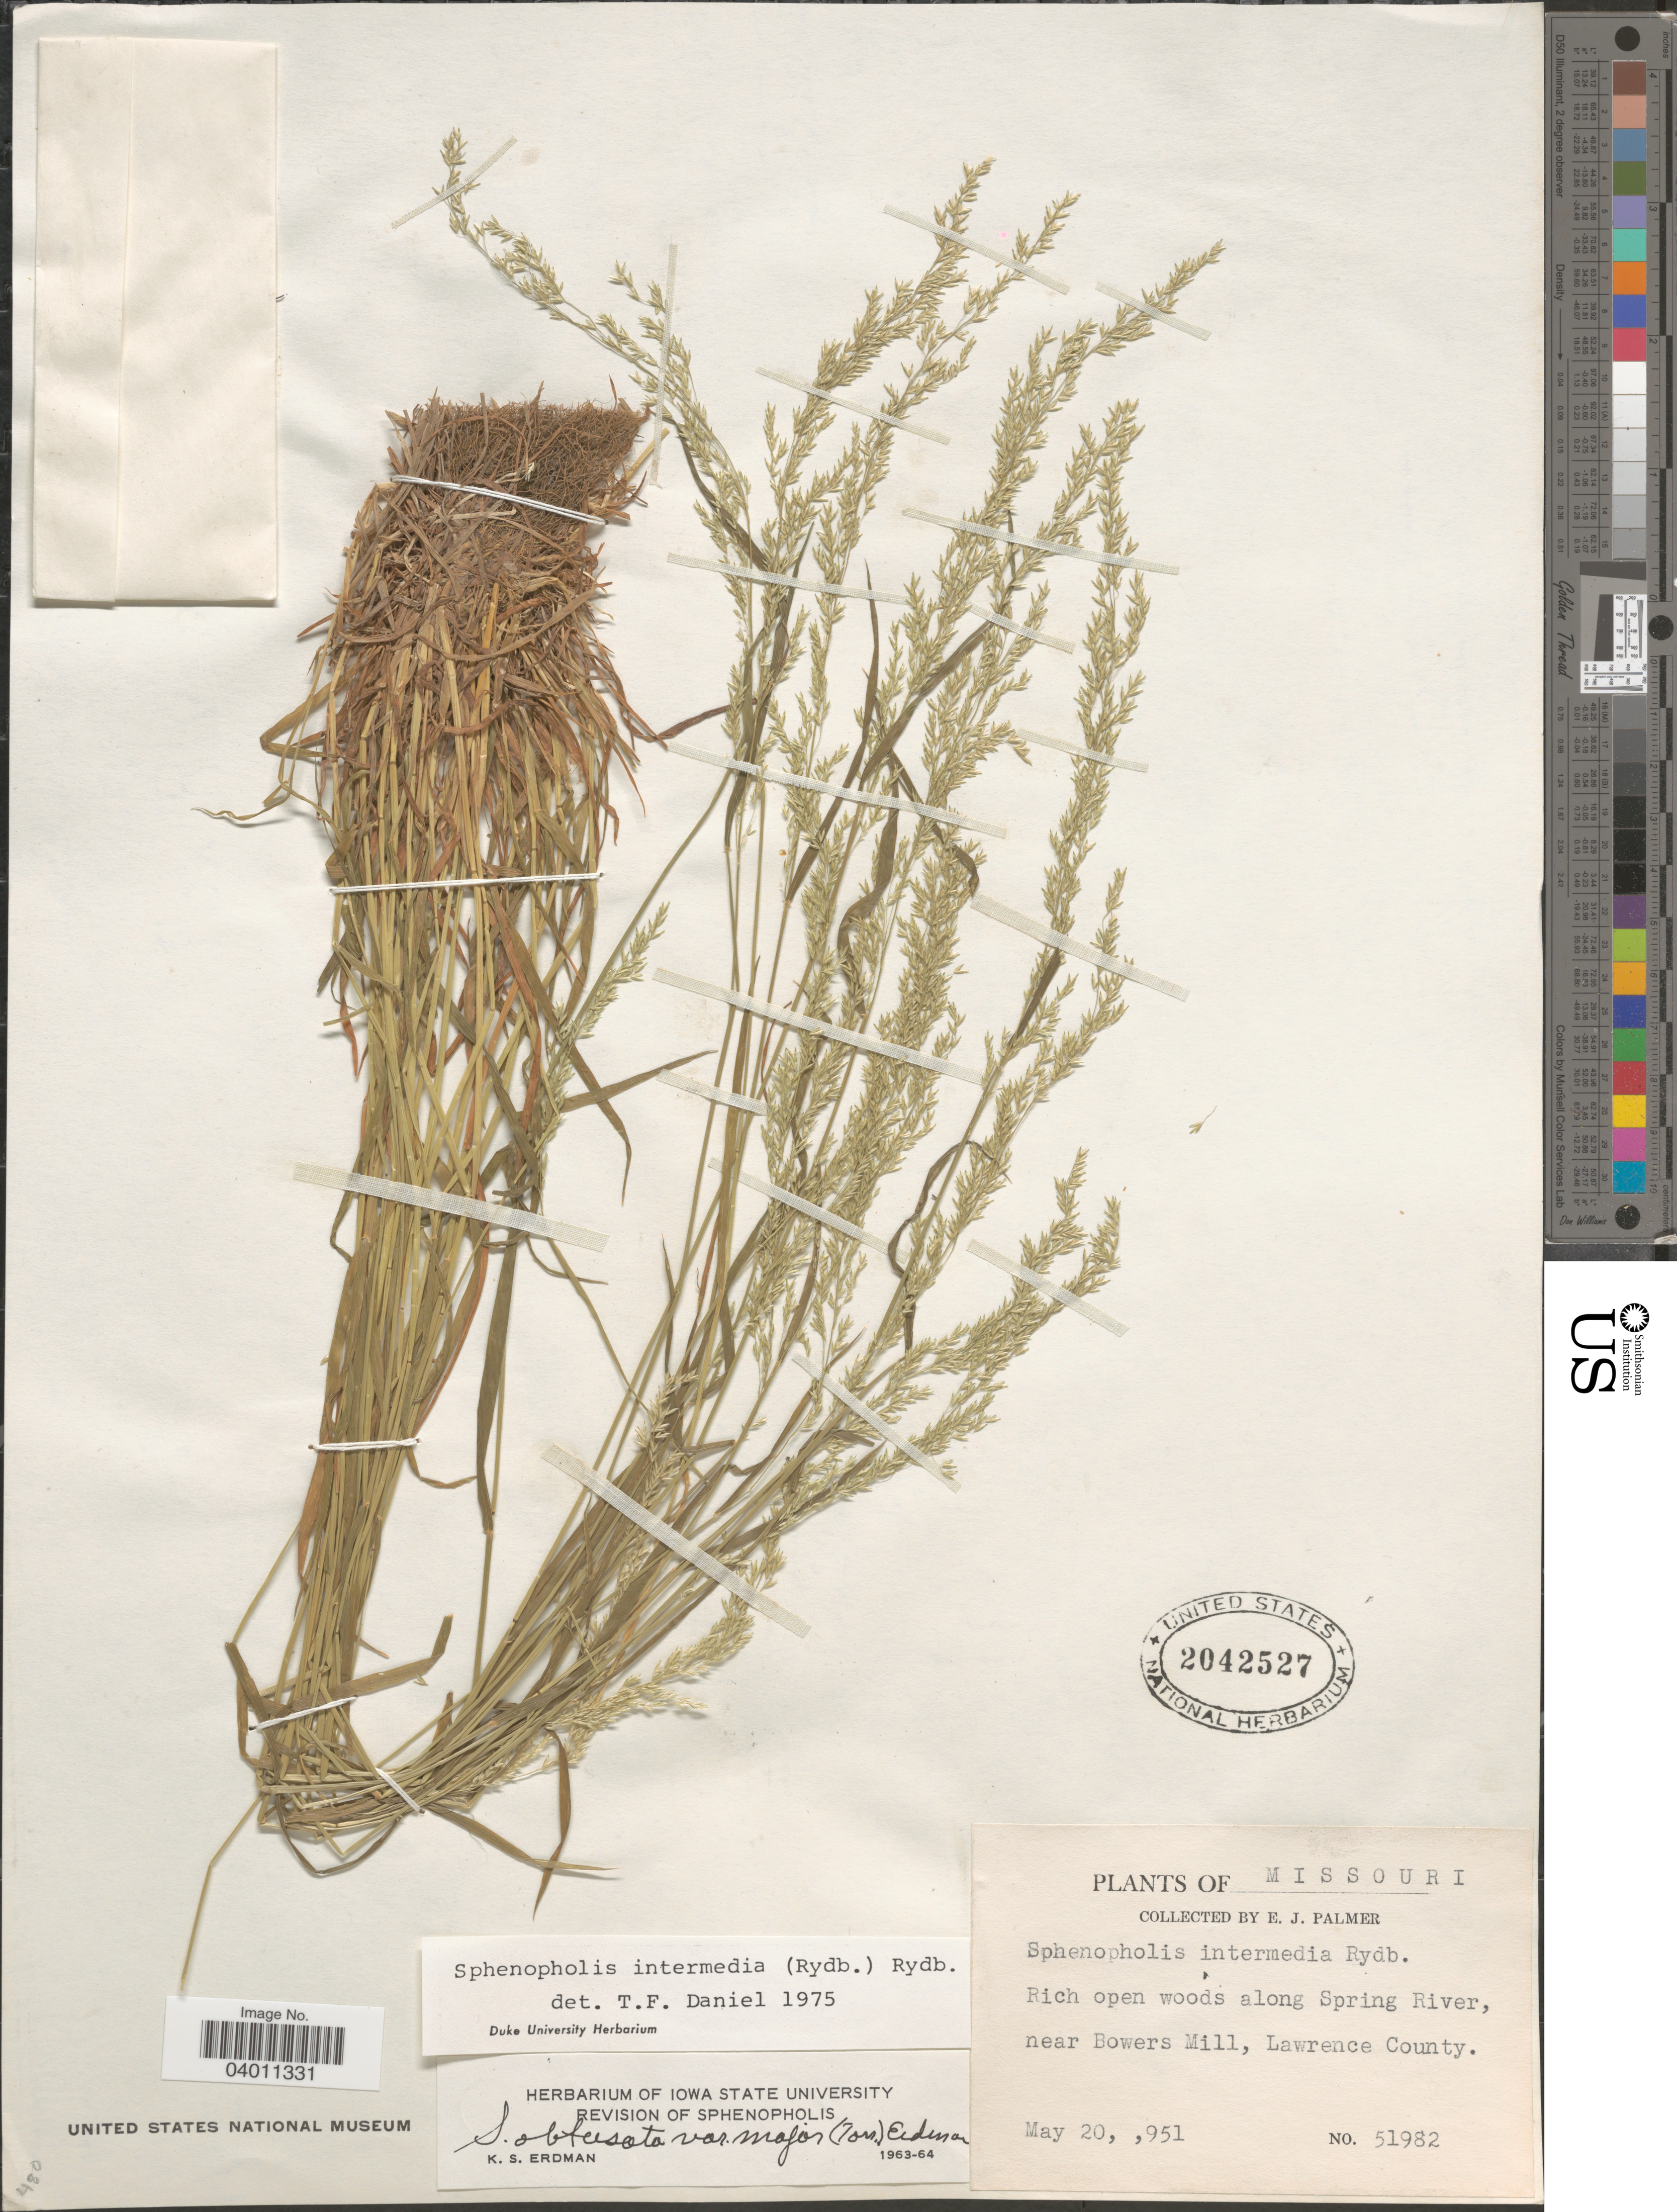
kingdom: Plantae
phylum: Tracheophyta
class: Liliopsida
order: Poales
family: Poaceae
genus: Sphenopholis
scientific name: Sphenopholis intermedia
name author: (Rydb.) Rydb.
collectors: E. J. Palmer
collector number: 51982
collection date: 1951-05-20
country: United States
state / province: Missouri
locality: Rich open woods along Spring River, near Bowers Mill, Lawrence County.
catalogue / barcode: US 2042527